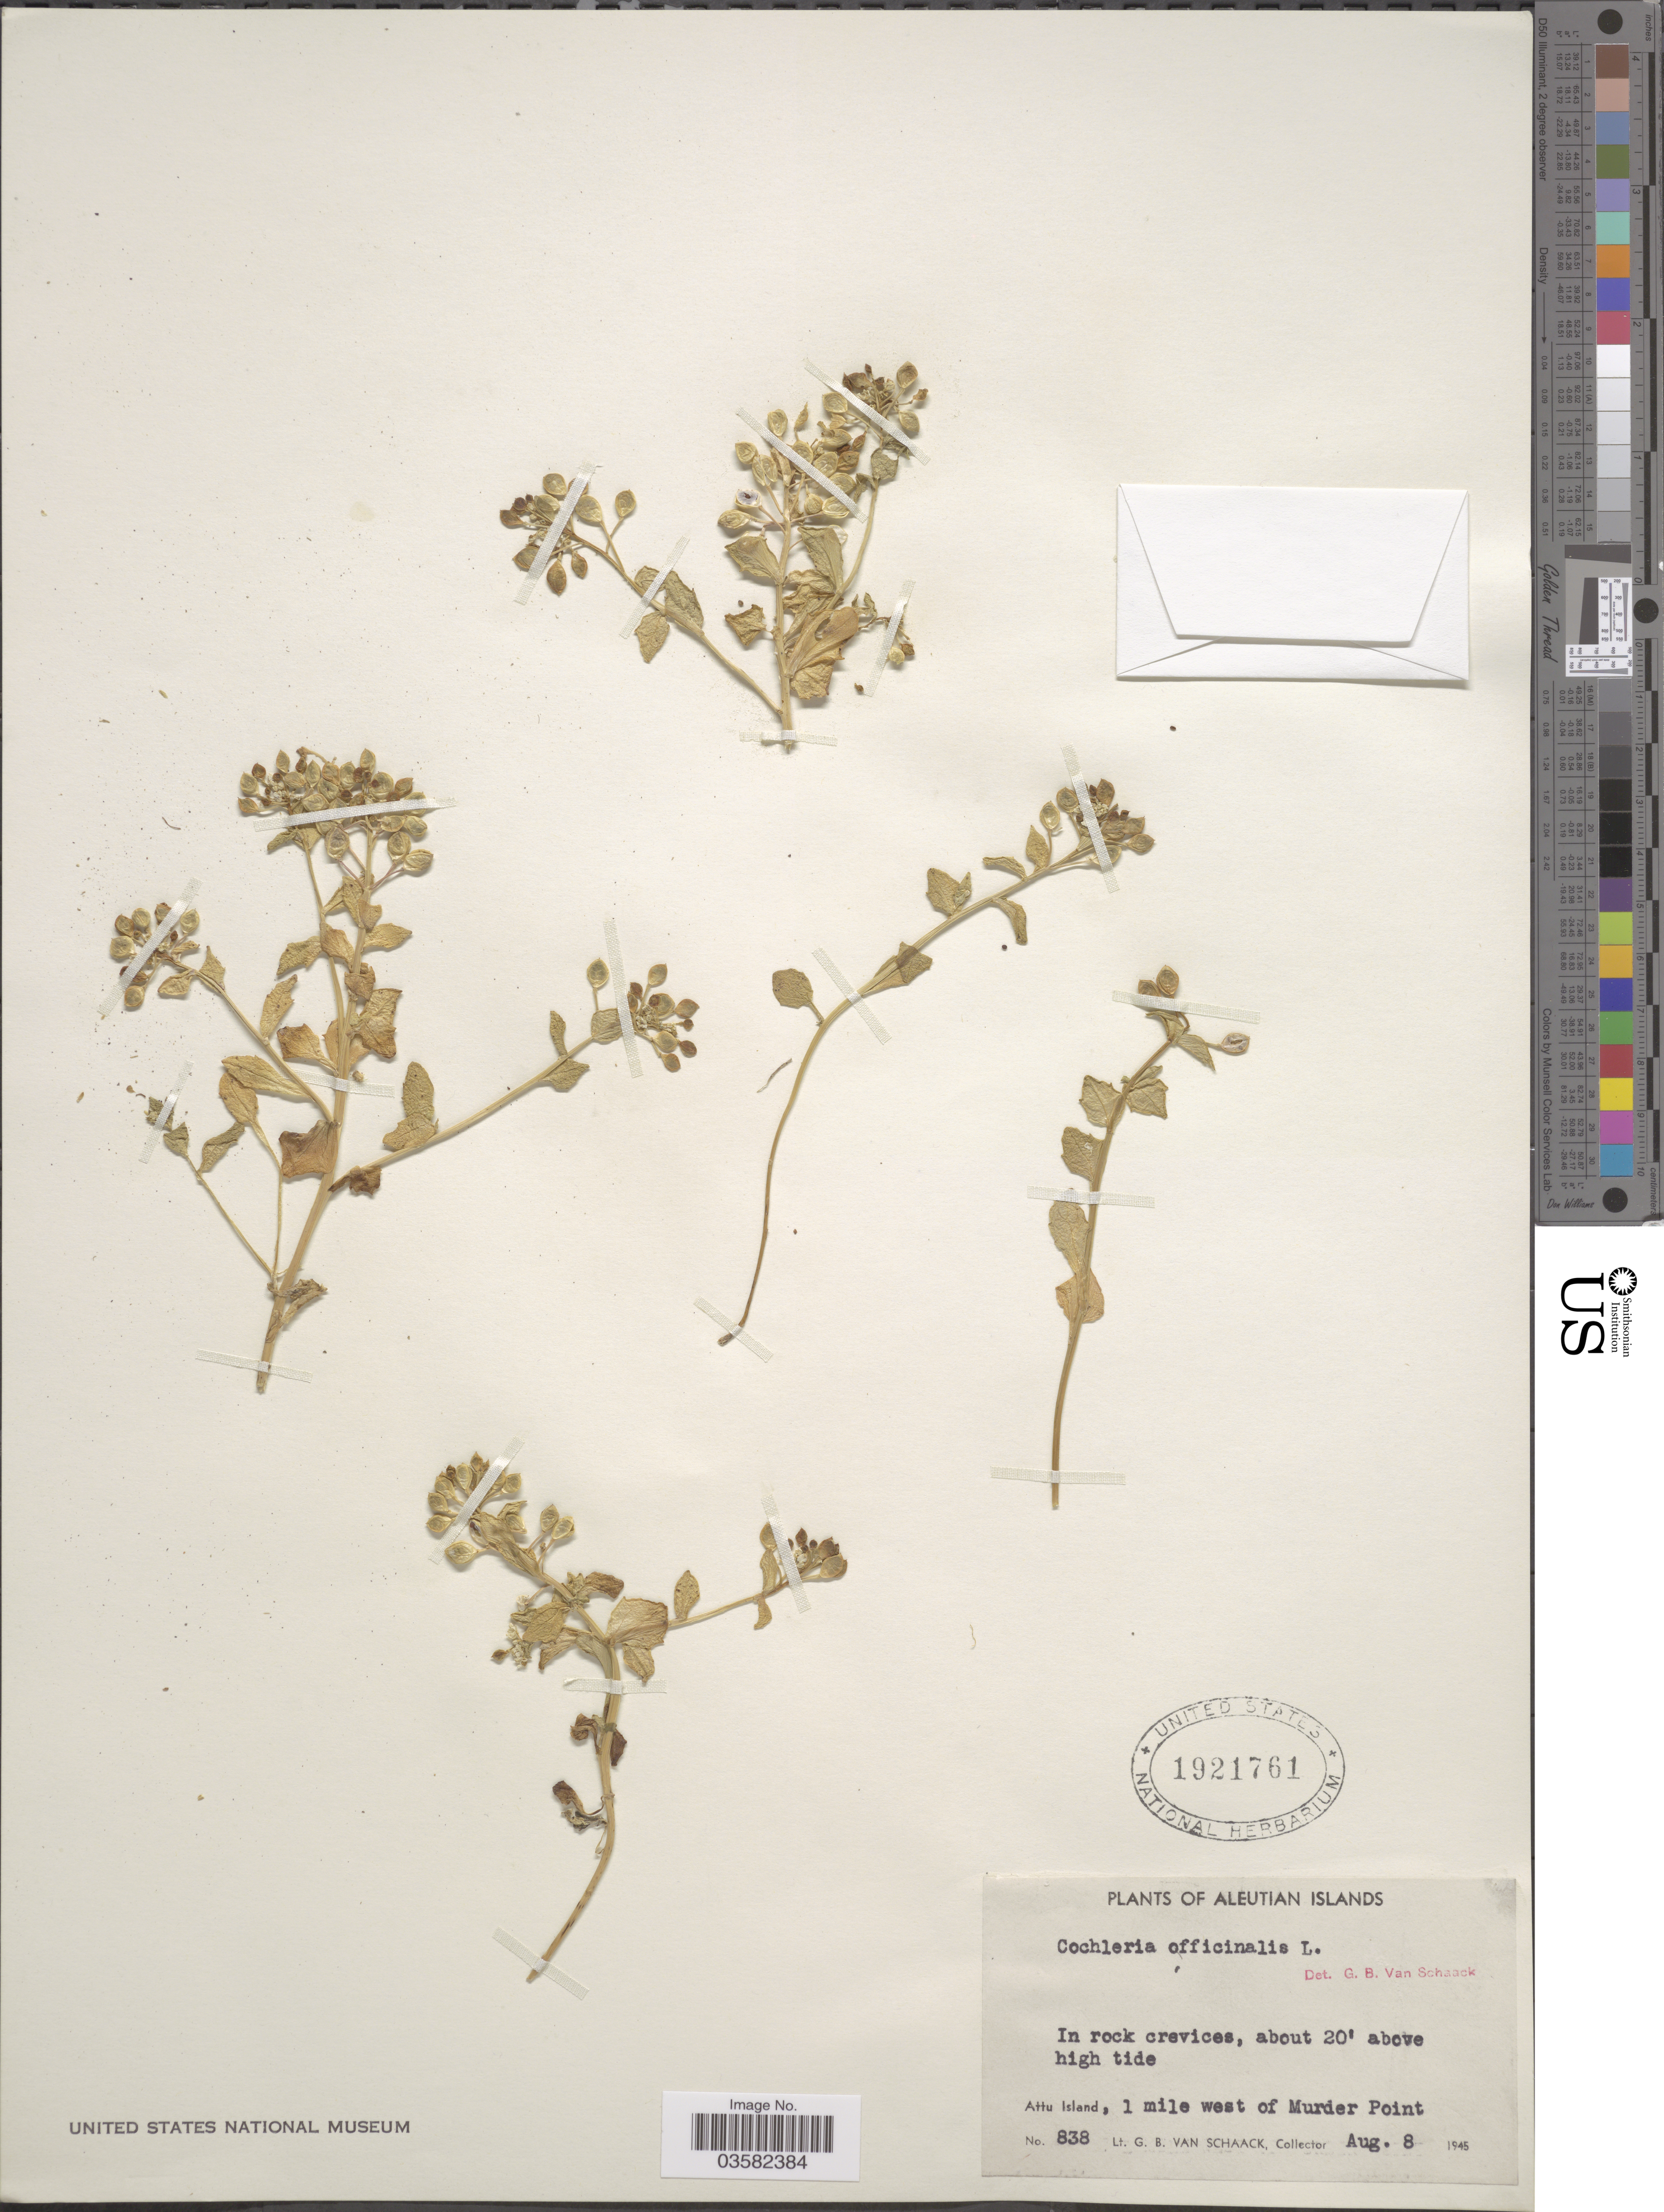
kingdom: Plantae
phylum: Tracheophyta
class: Magnoliopsida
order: Brassicales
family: Brassicaceae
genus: Cochlearia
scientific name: Cochlearia oblongifolia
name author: DC.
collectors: G. Van Schaak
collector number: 838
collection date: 1945-08-08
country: United States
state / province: Alaska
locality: Aleutian Islands. Attu Island, 1 mile west of Murder Point.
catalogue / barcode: US 1921761